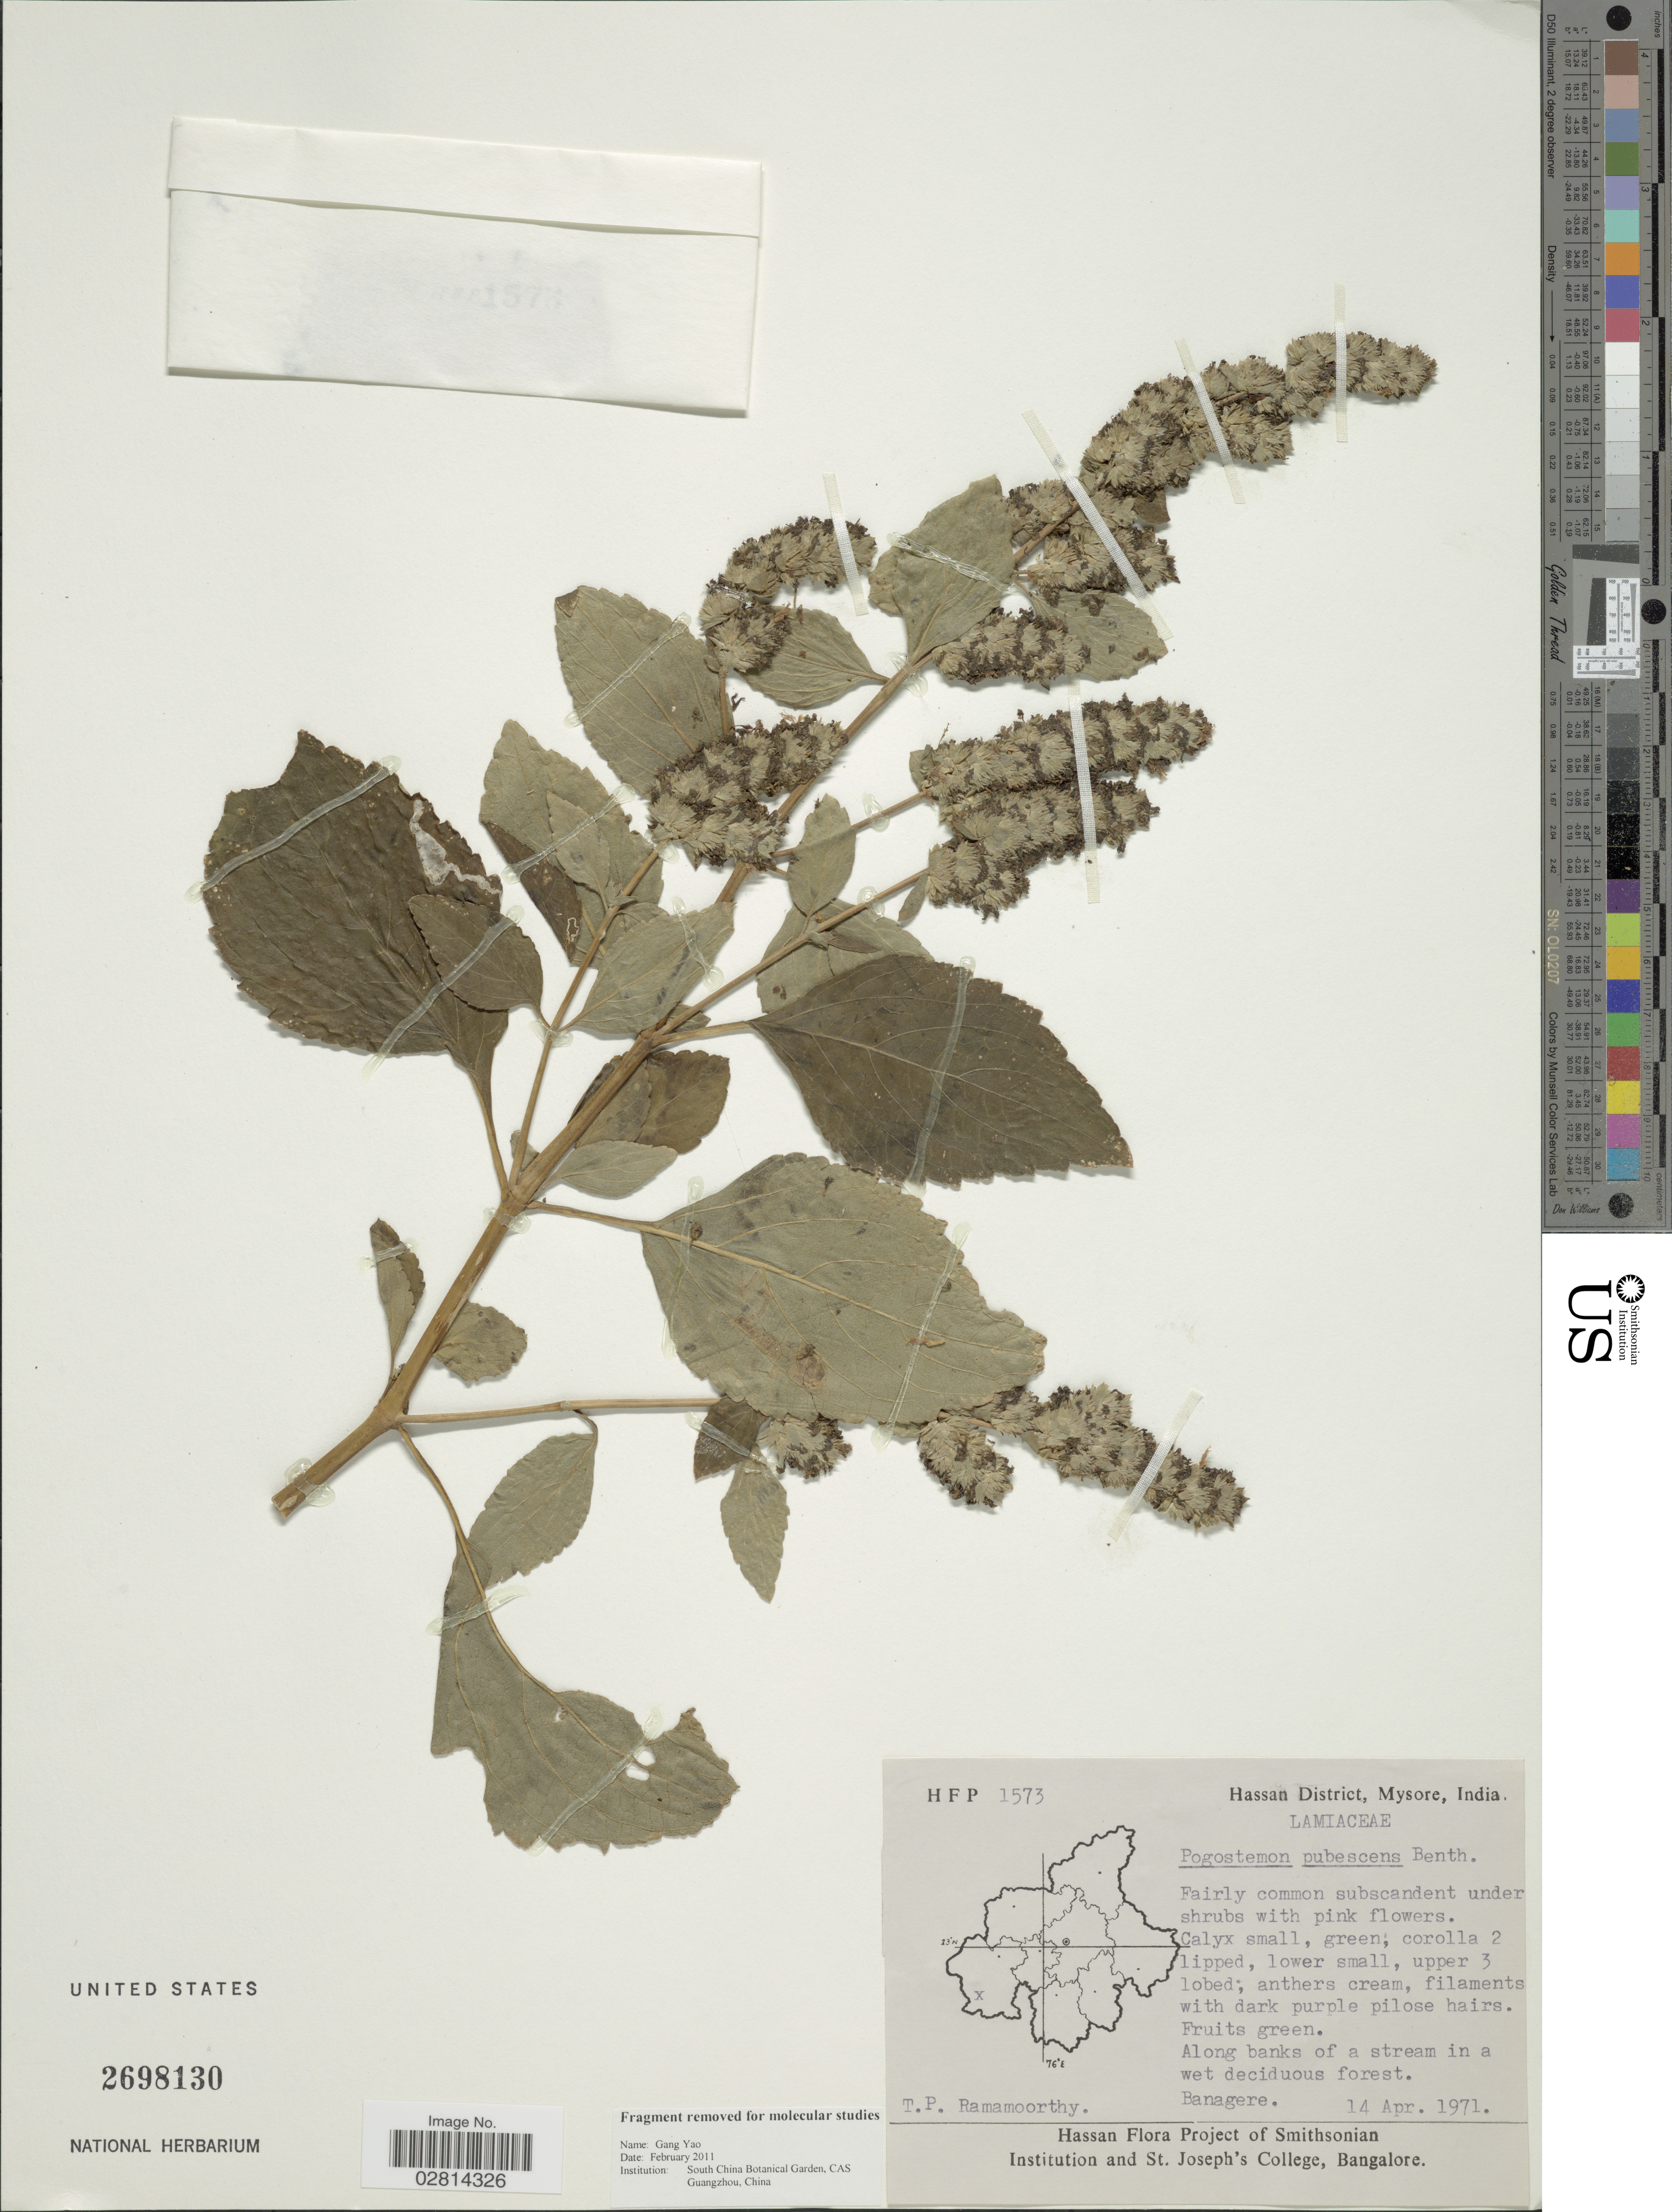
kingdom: Plantae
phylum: Tracheophyta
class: Magnoliopsida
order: Lamiales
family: Lamiaceae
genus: Pogostemon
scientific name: Pogostemon pubescens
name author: Benth.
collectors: T. P. Ramamoorthy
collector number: HFP1573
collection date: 1971-04-14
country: India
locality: Hassan District, Mysore. Banagere.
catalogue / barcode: US 2698130